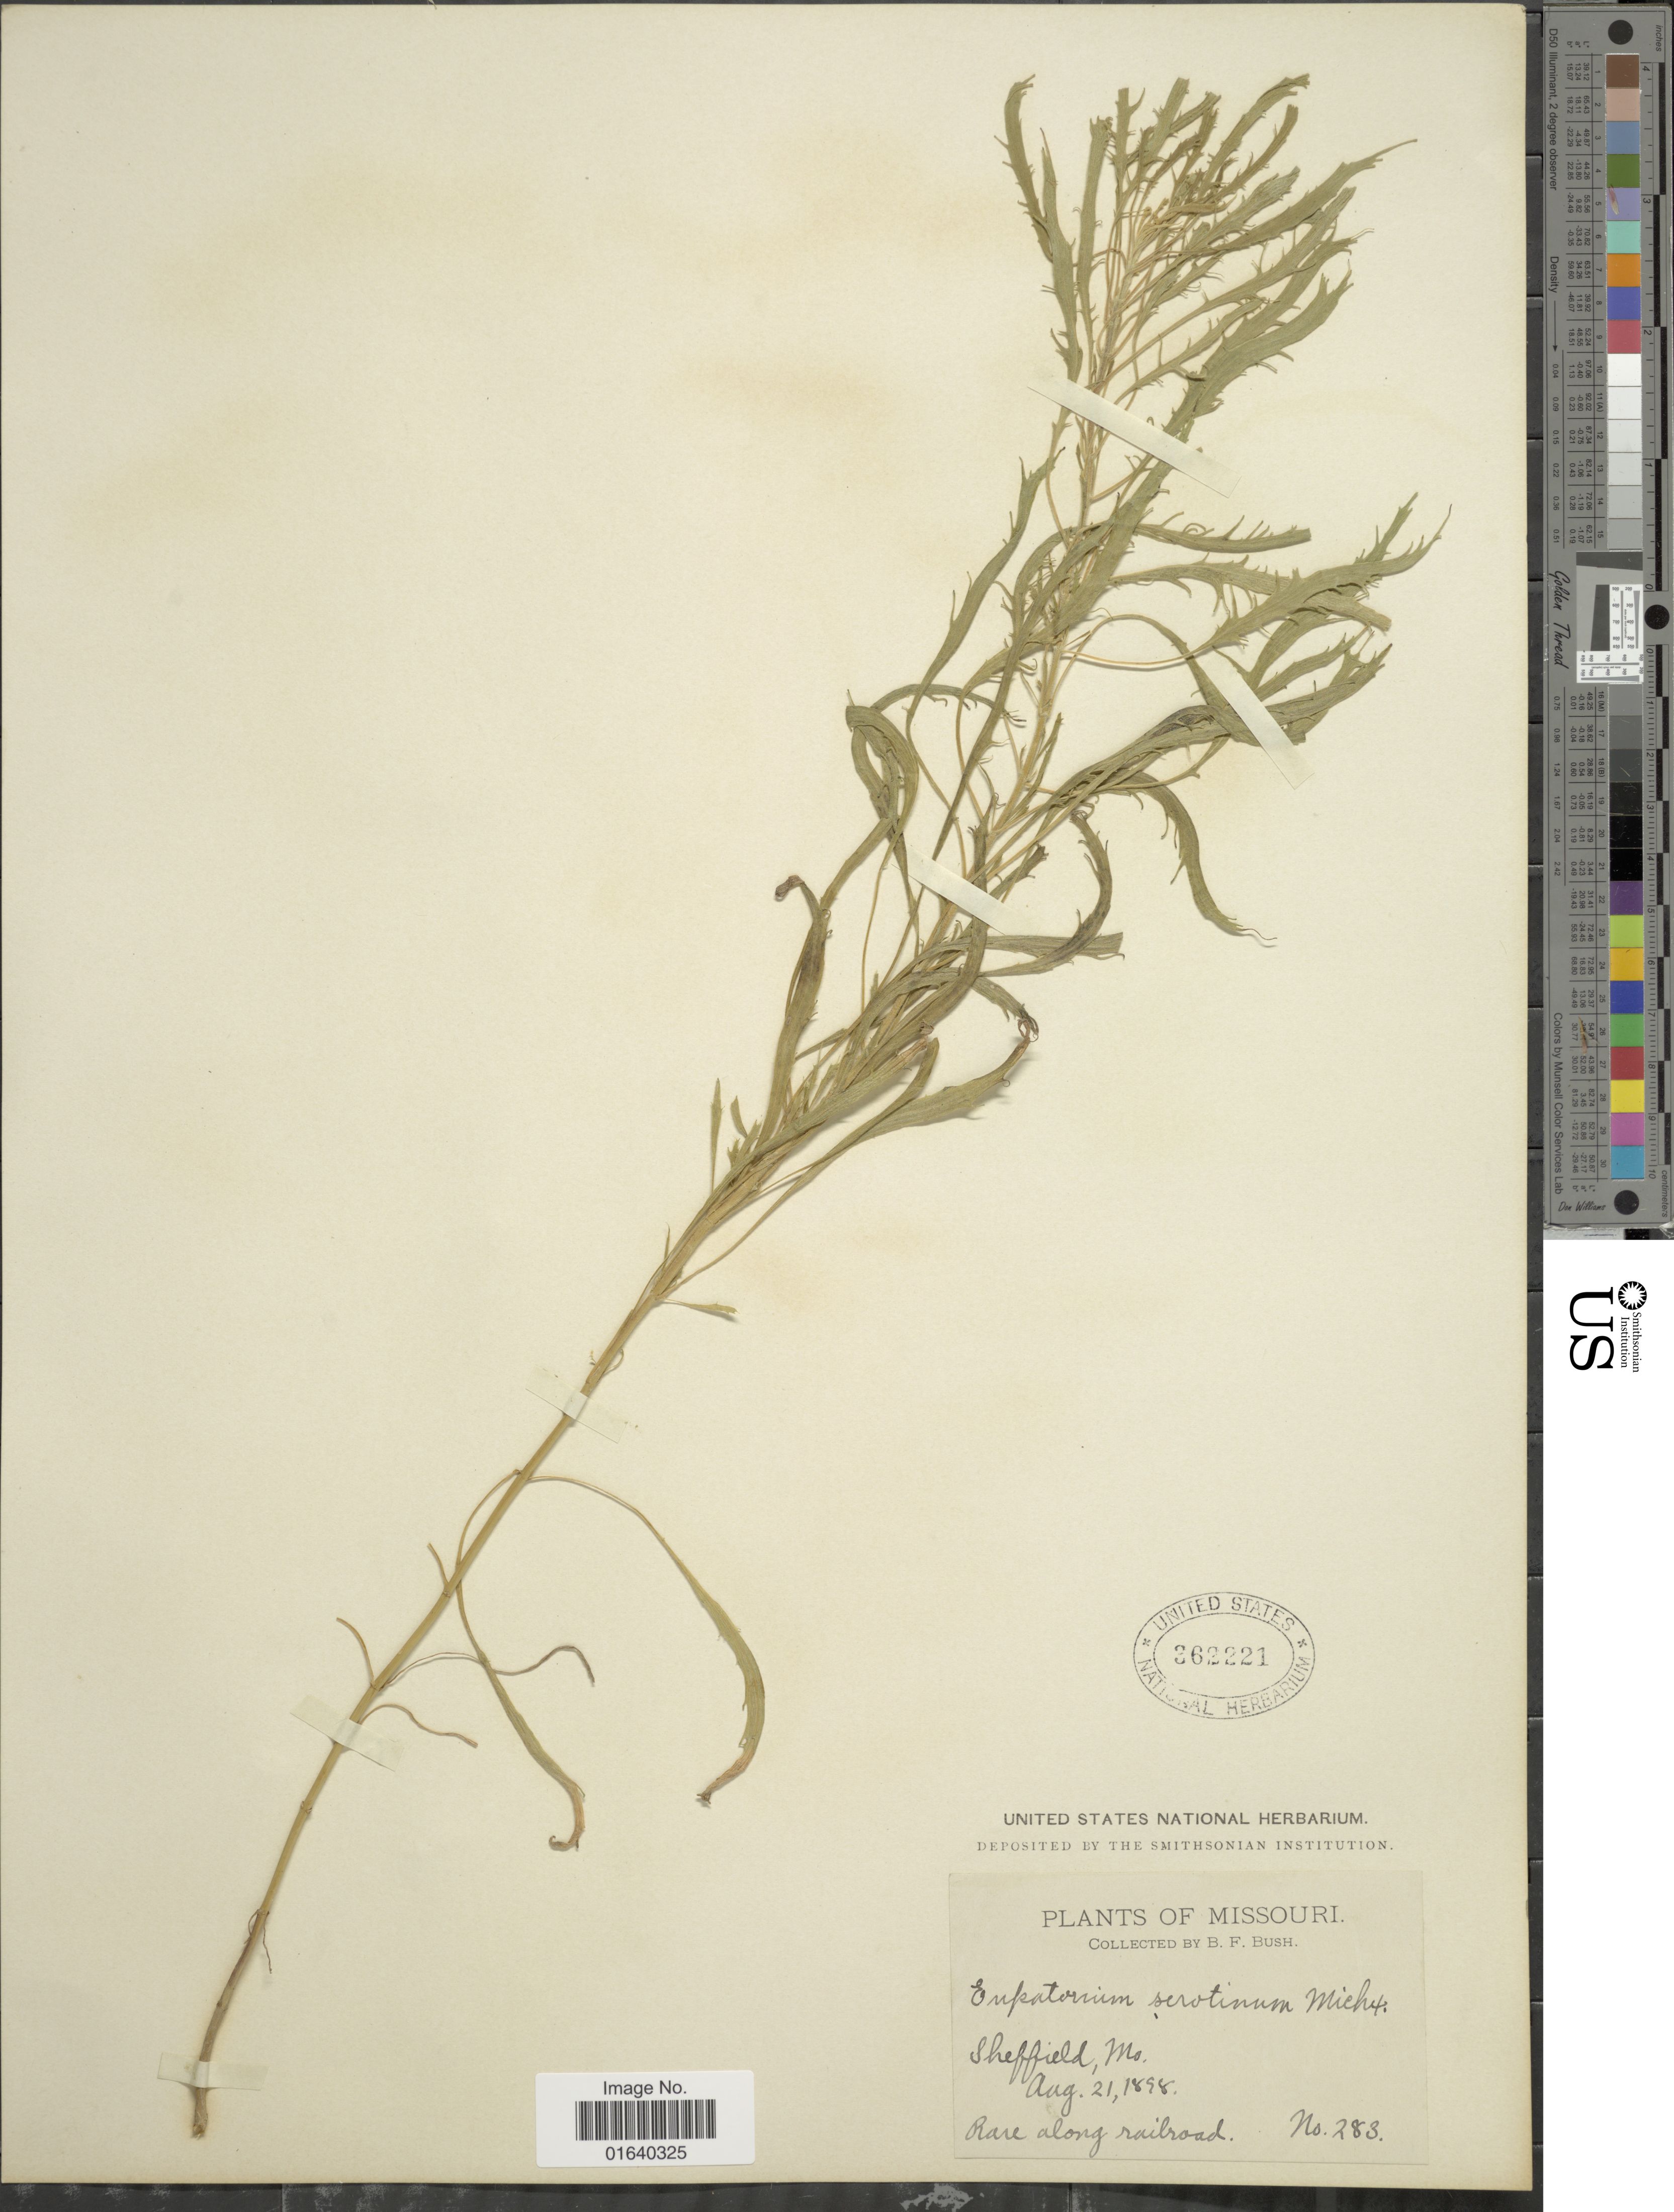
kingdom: Plantae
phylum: Tracheophyta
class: Magnoliopsida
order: Asterales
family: Asteraceae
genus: Eupatorium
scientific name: Eupatorium serotinum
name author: Michx.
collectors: B. F. Bush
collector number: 283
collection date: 1898-08-21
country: United States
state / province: Missouri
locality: Sheffield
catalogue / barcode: US 362221